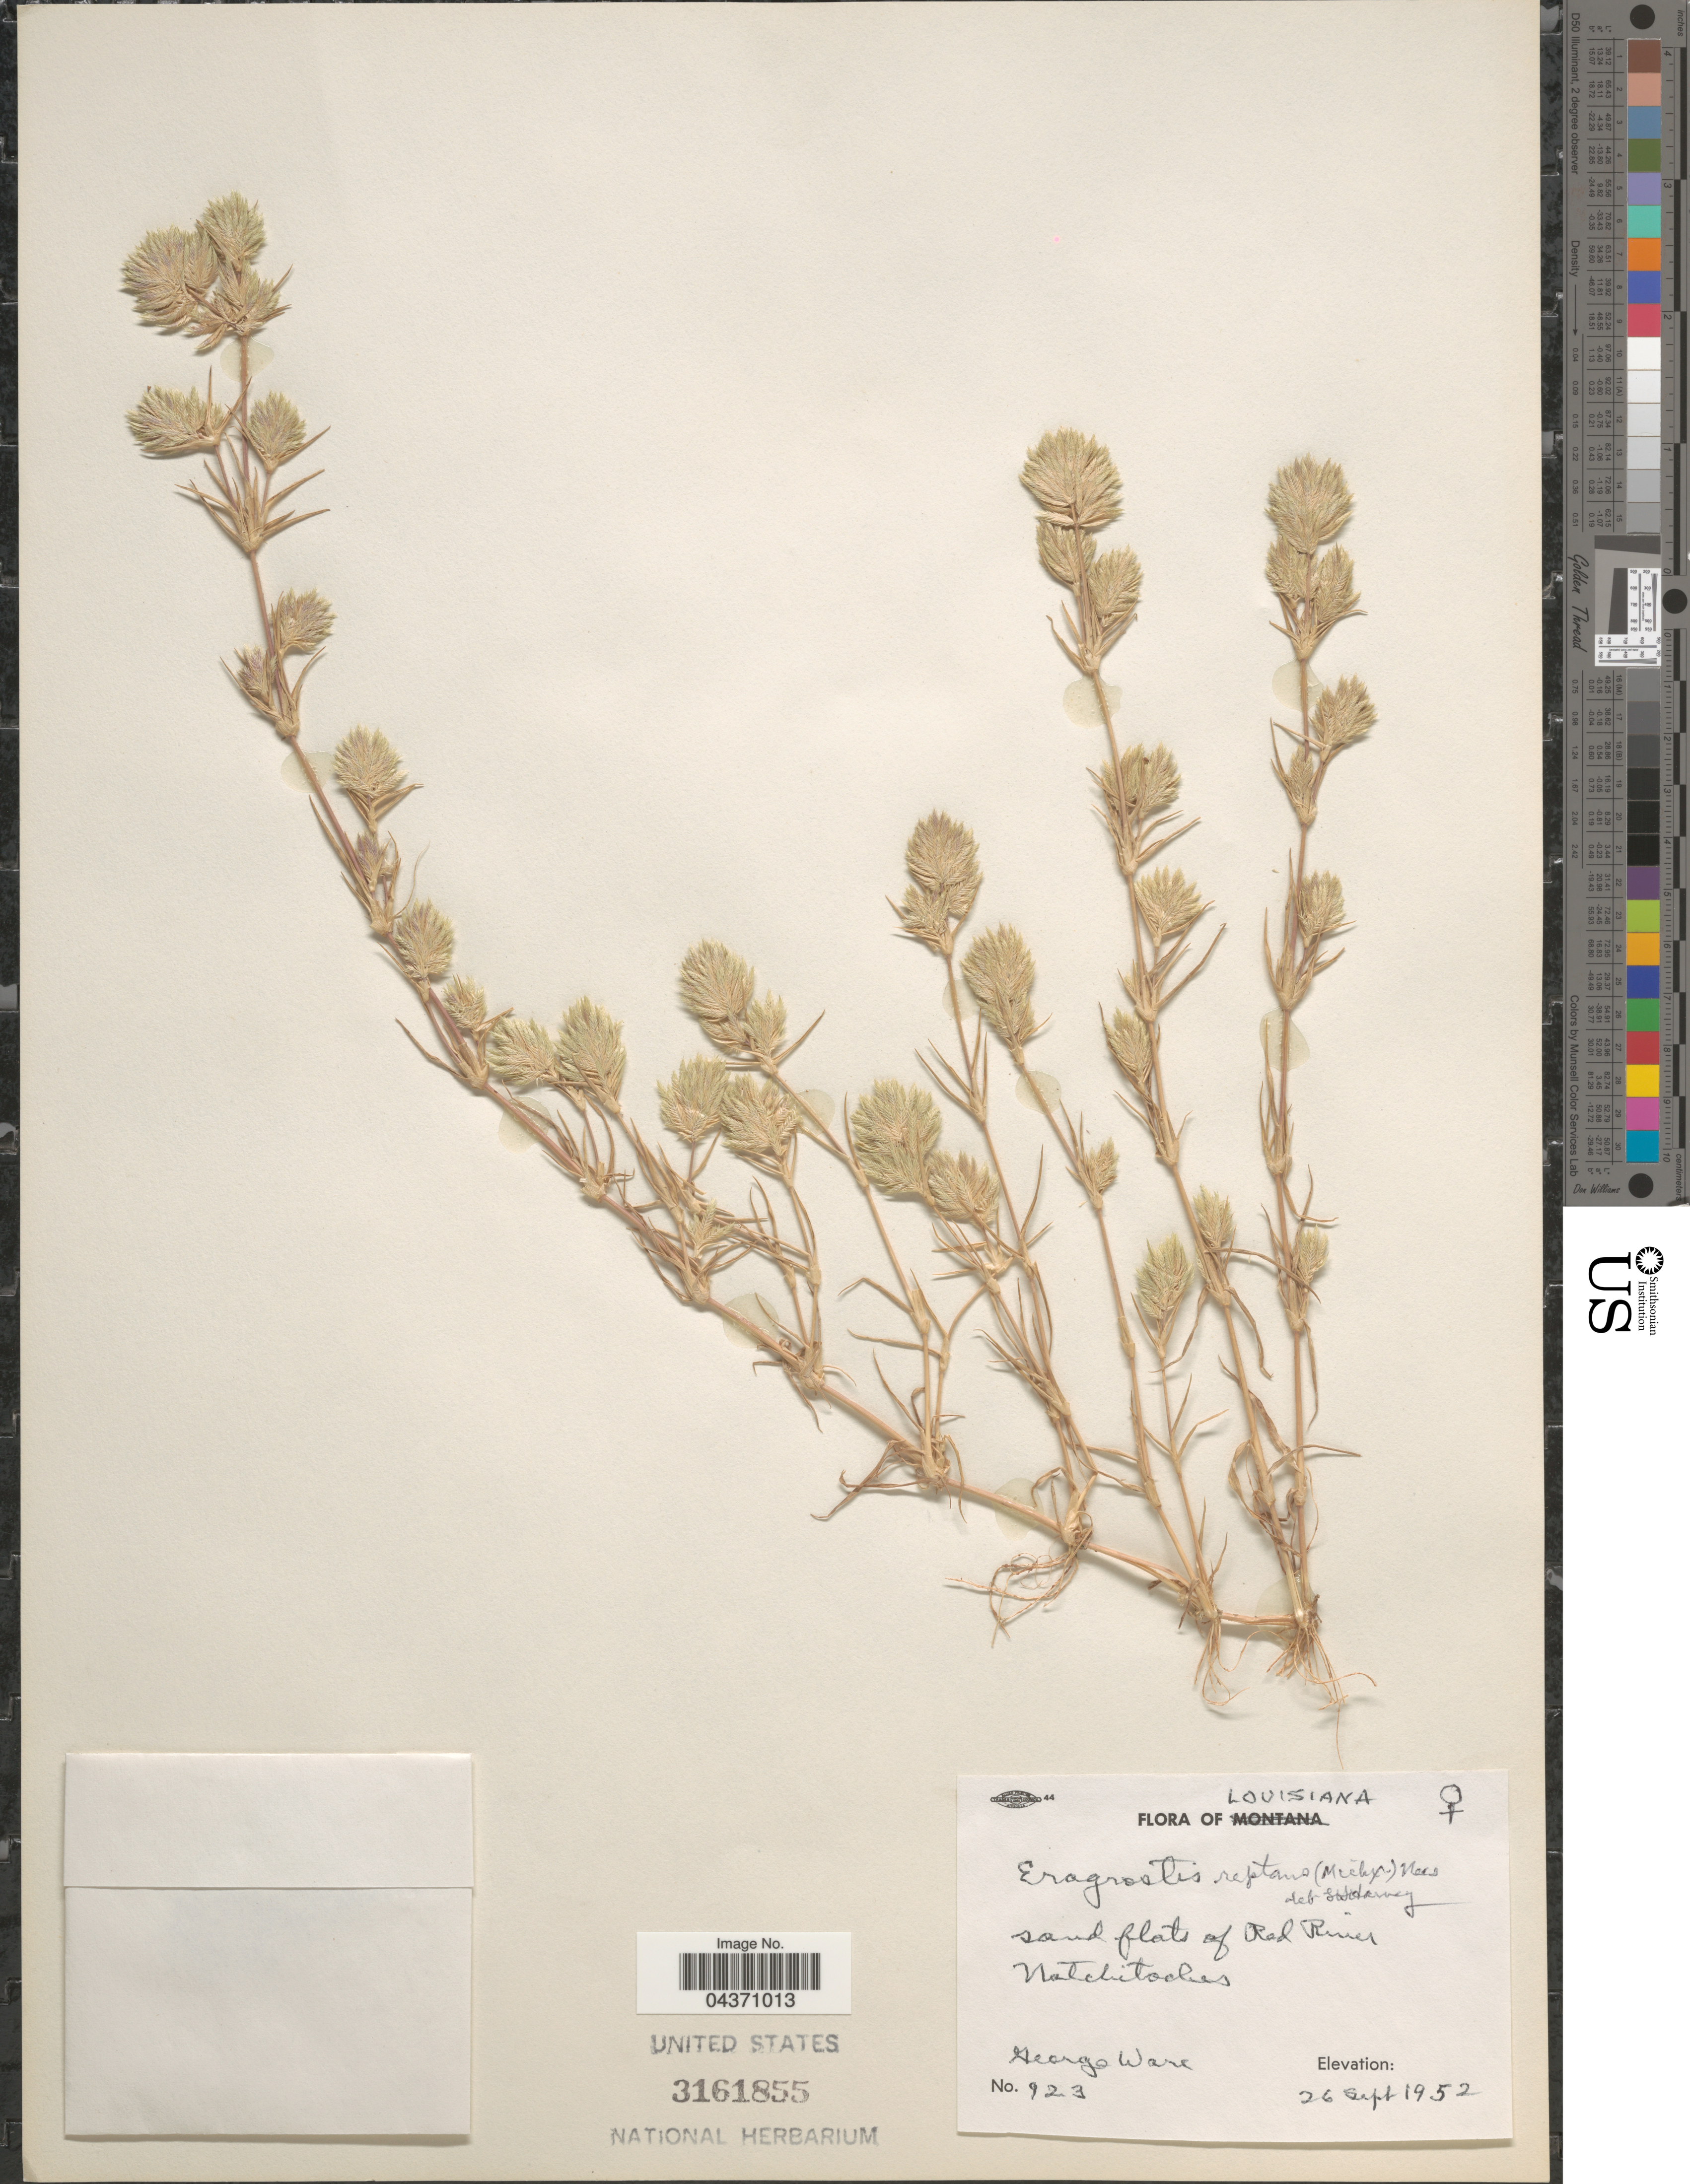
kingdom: Plantae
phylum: Tracheophyta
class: Liliopsida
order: Poales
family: Poaceae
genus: Eragrostis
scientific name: Eragrostis reptans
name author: (Michx.) Nees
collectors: G. Ware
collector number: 923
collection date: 1952-09-26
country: United States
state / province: Louisiana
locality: Sand flats of Red River Natchitoches.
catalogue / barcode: US 3161855